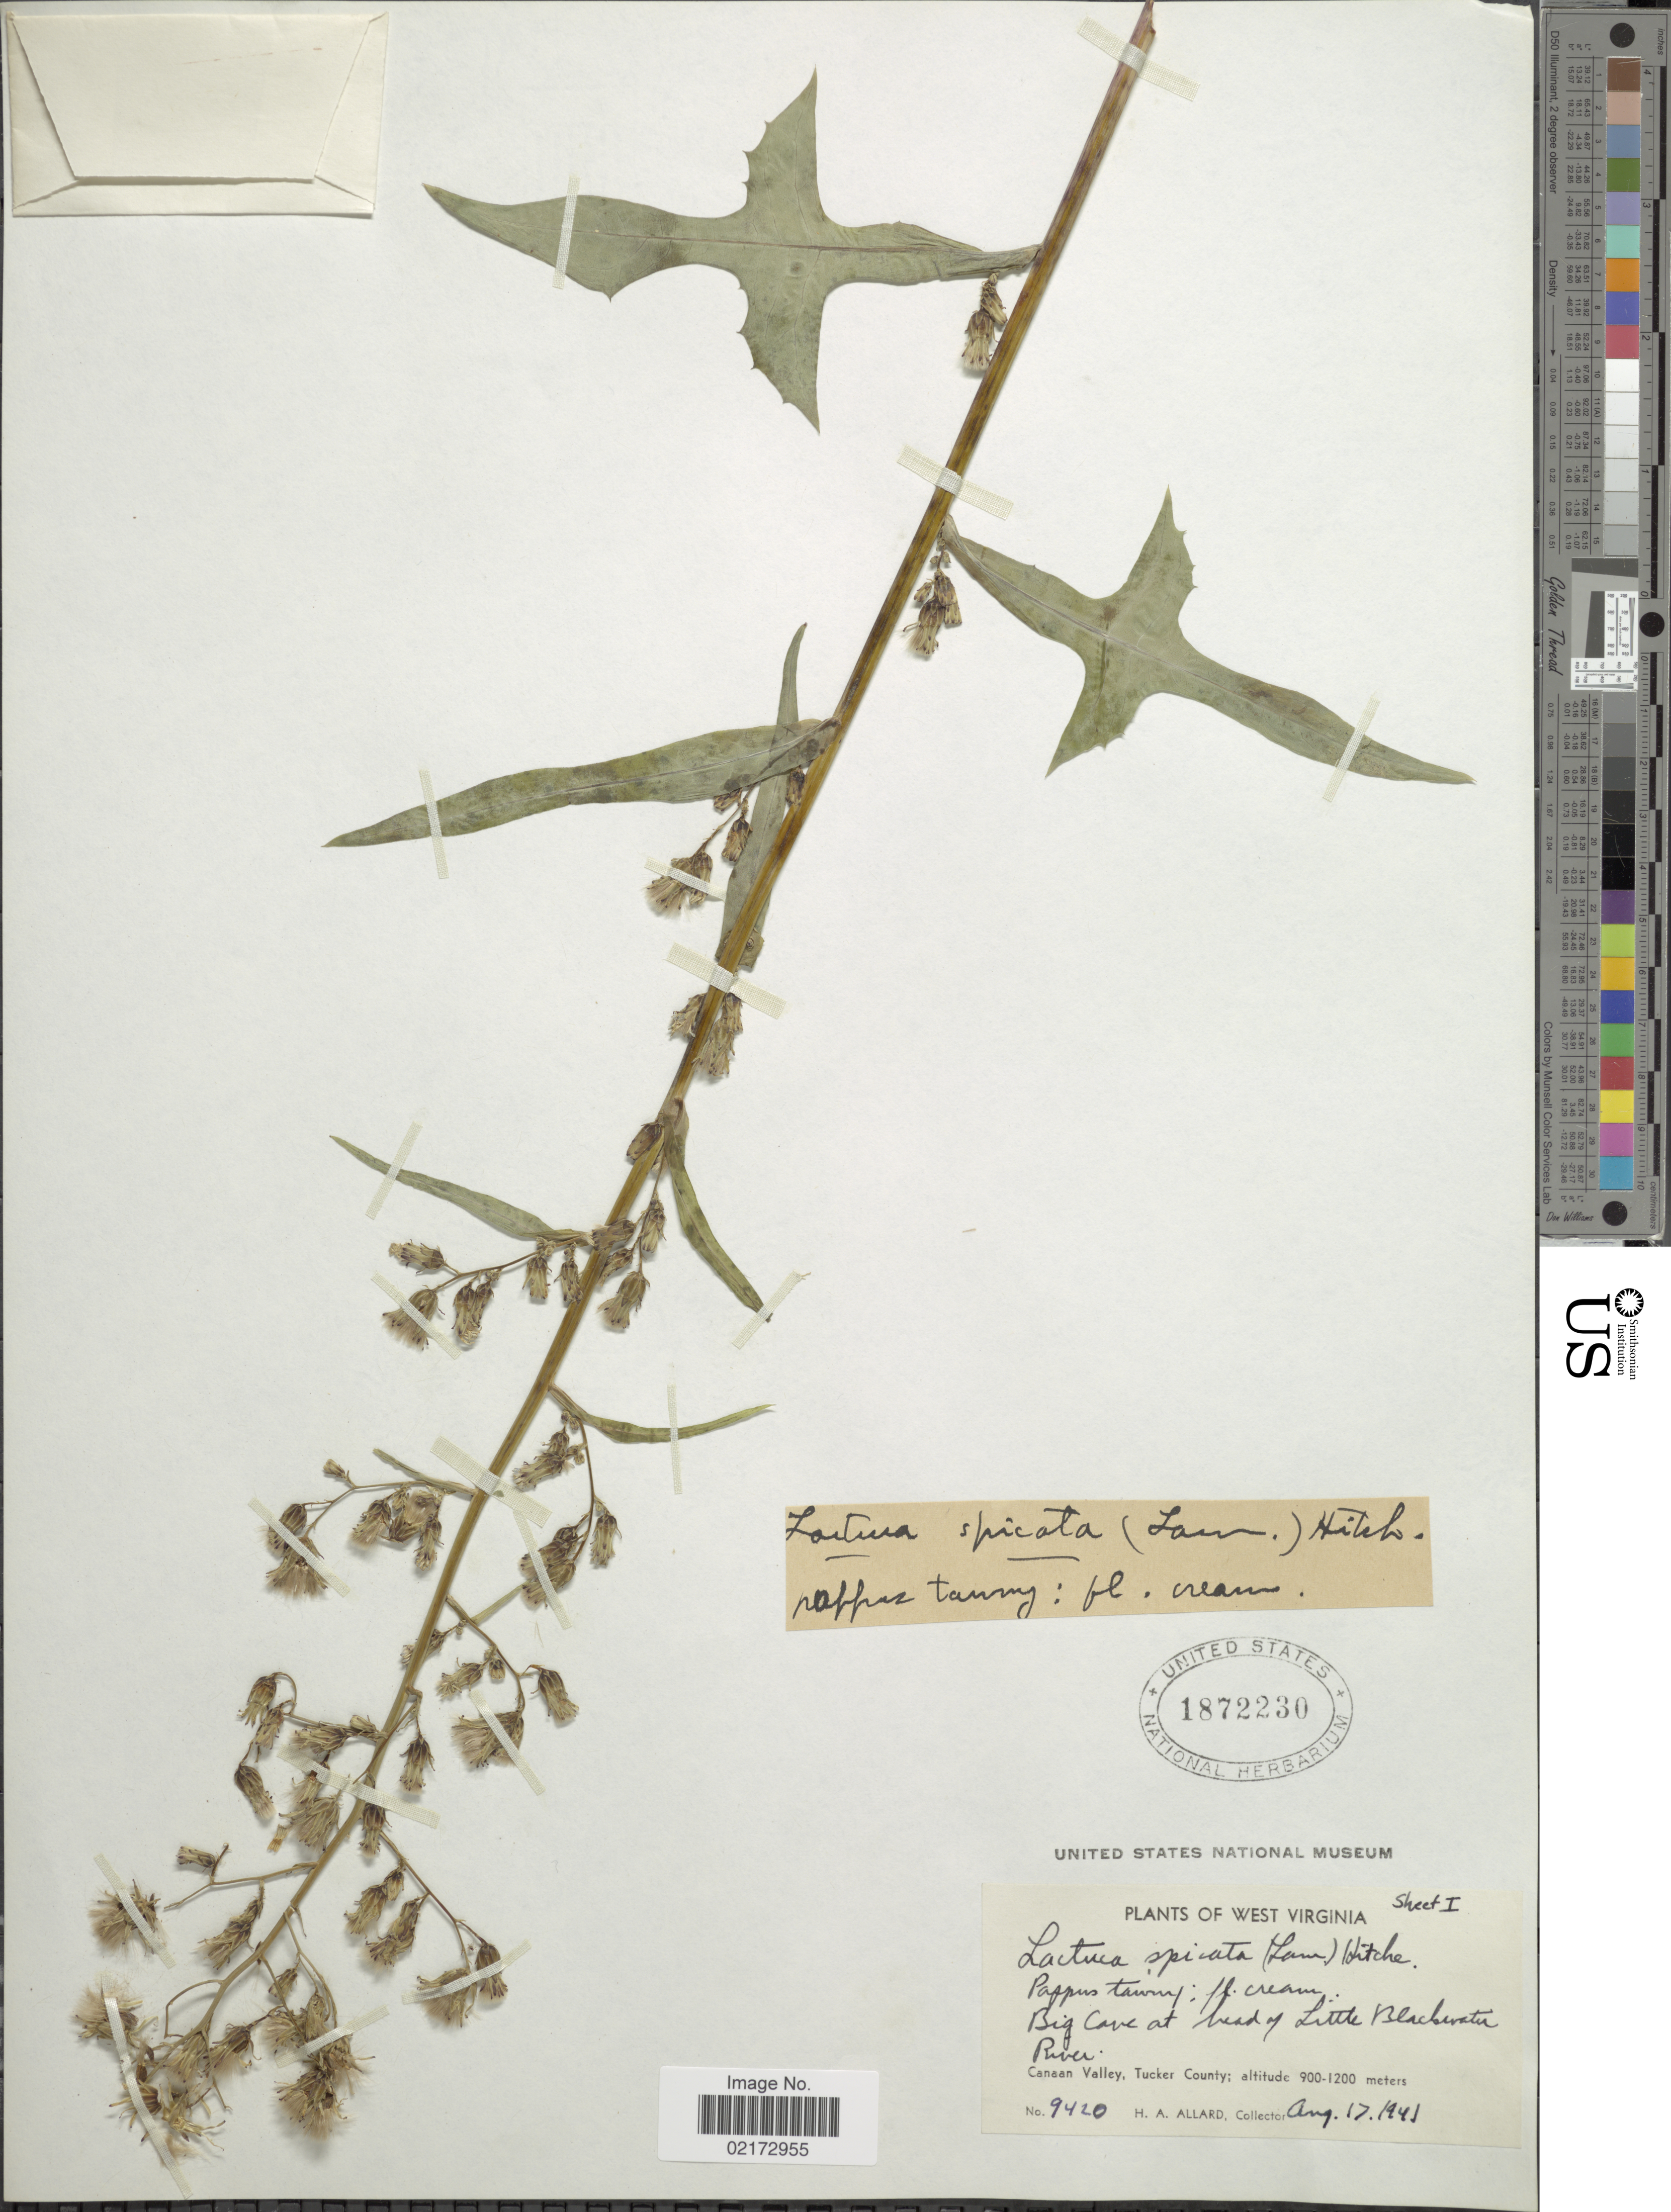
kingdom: Plantae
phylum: Tracheophyta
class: Magnoliopsida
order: Asterales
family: Asteraceae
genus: Lactuca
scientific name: Lactuca biennis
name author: (Moench) Fernald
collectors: H. A. Allard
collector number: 9420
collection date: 1945-08-17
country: United States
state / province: West Virginia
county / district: Tucker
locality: Big Cove at head of Little Blackwater River, Canaan Valley, Tucker County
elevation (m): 900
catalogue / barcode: US 1872230